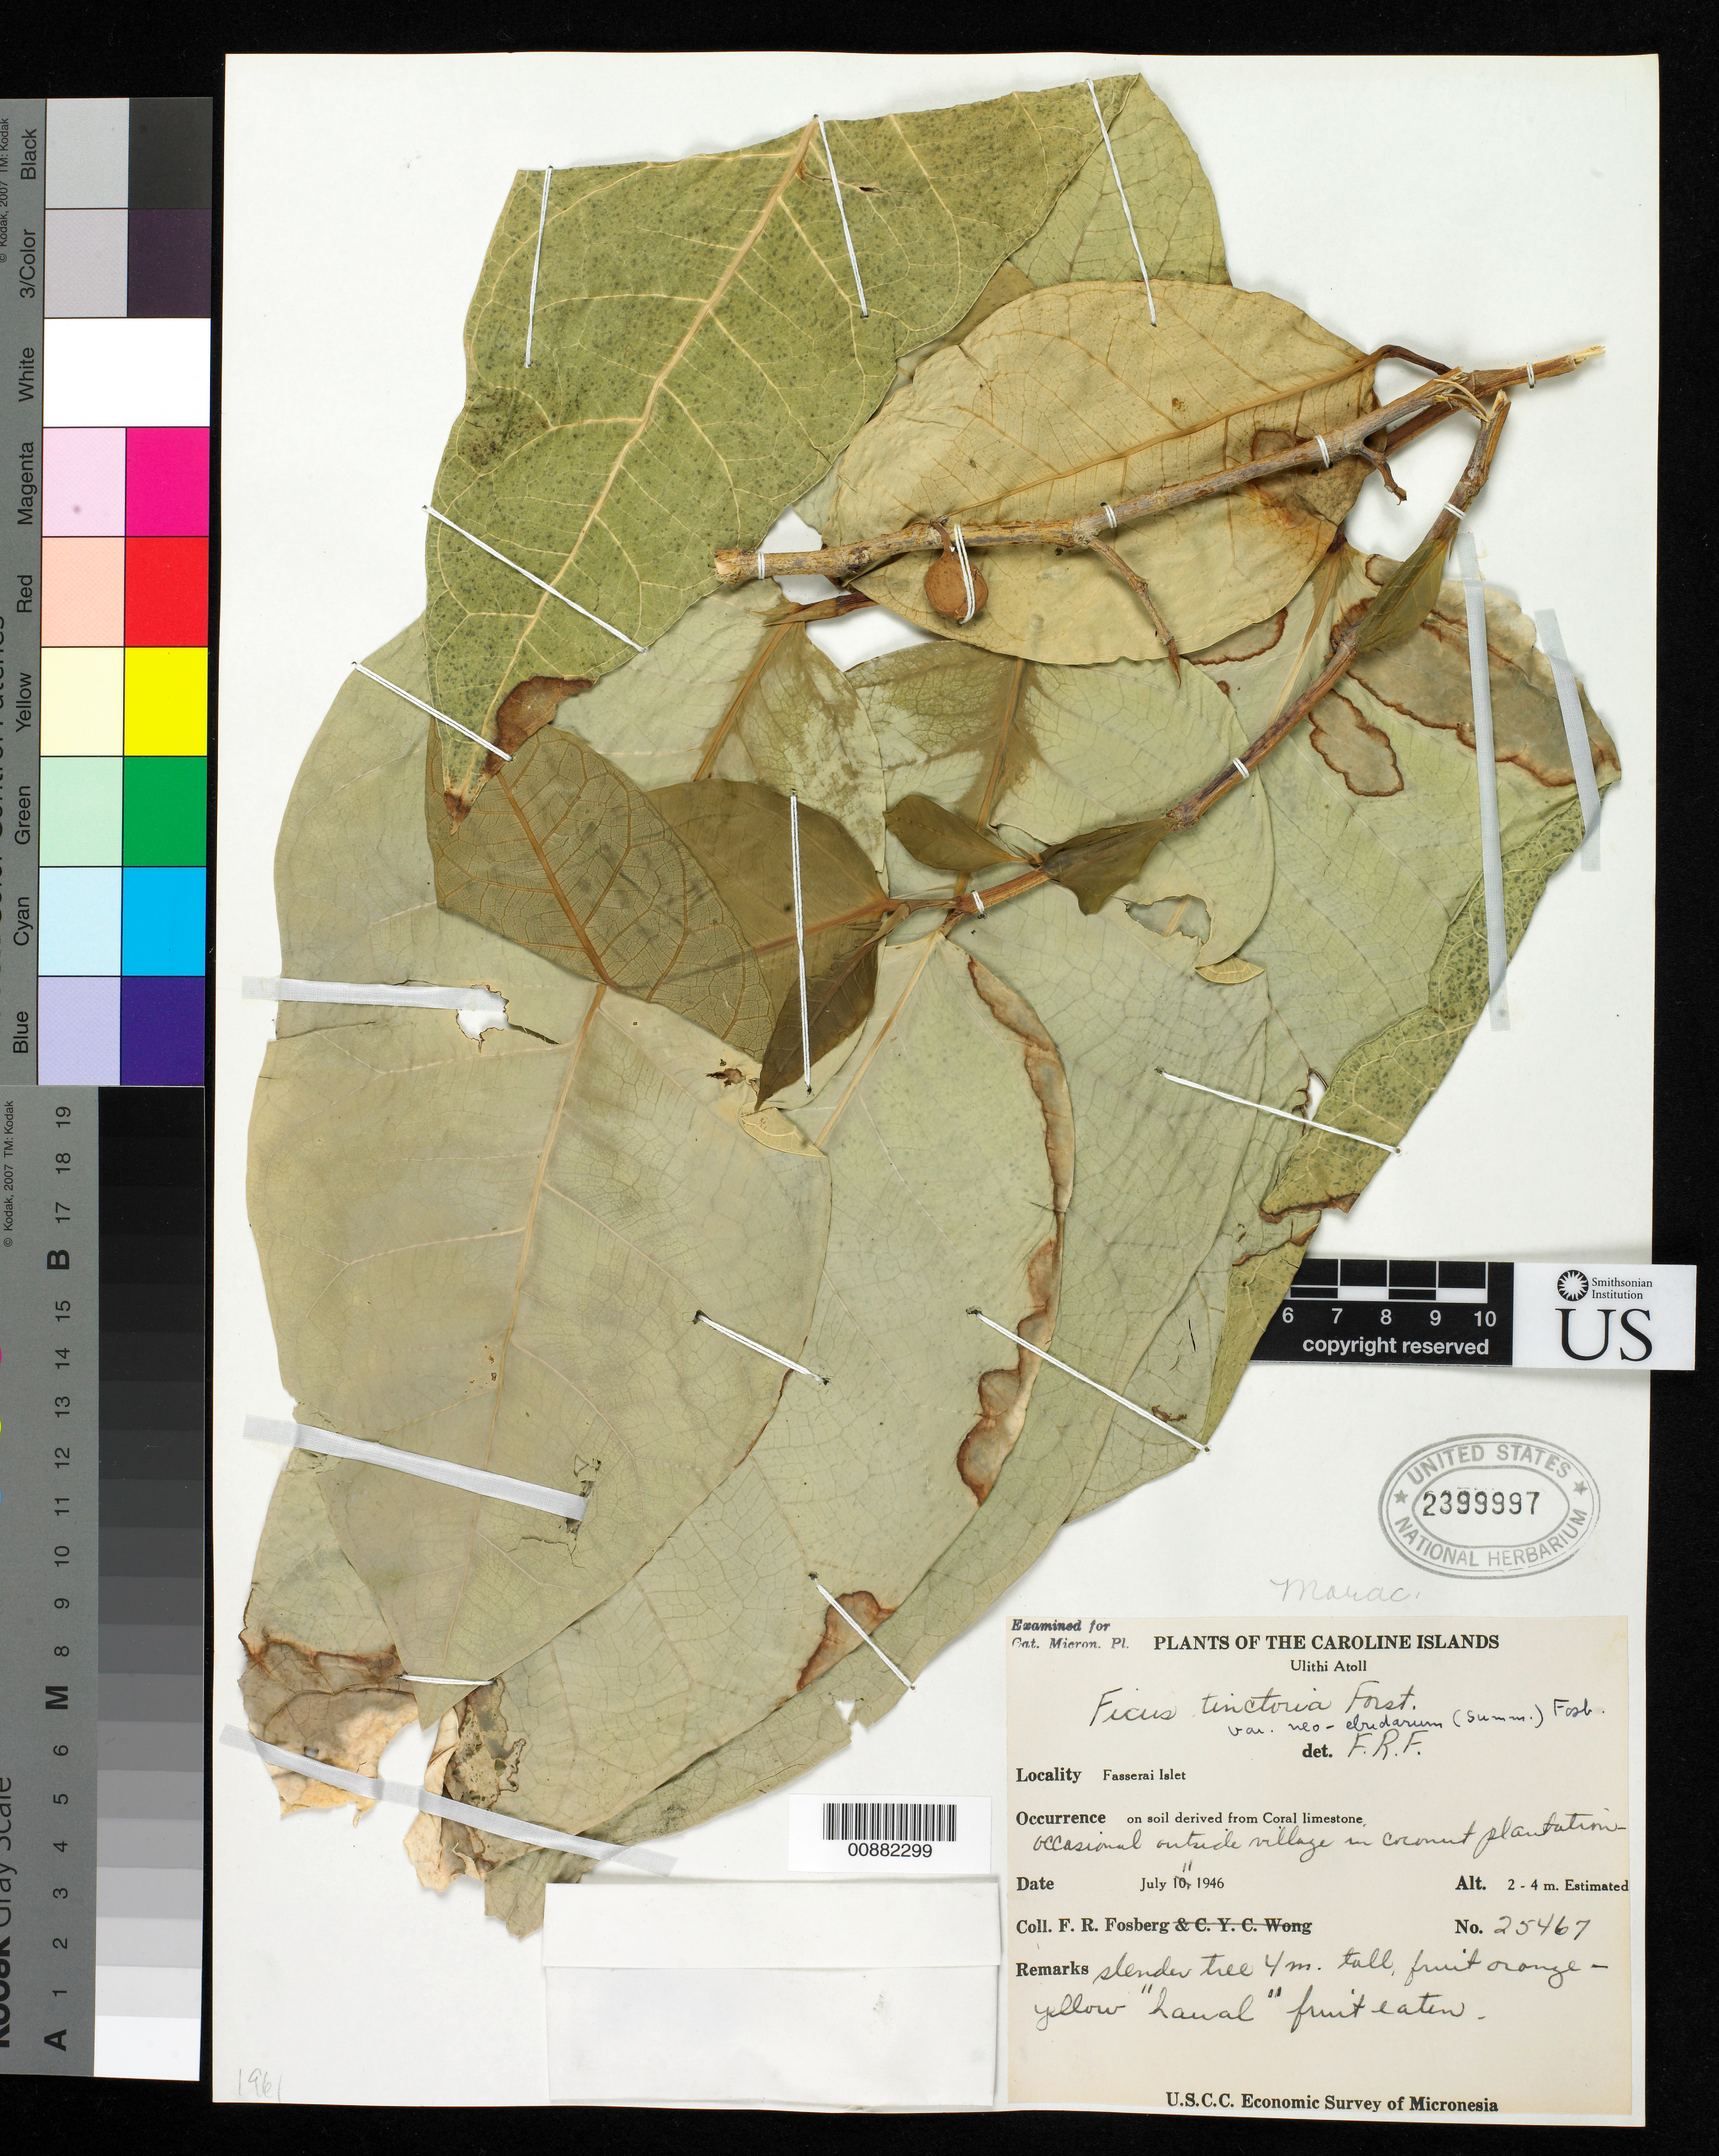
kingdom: Plantae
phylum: Tracheophyta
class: Magnoliopsida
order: Rosales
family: Moraceae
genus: Ficus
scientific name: Ficus tinctoria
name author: G. Forst.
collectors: F. R. Fosberg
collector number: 25467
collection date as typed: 04 Jul 1946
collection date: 1946-07-04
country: Guam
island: Guam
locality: Merizo and vicinity, south end of island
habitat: Occasional outside village in coconut plantation.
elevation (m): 1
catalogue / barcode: US 2399997